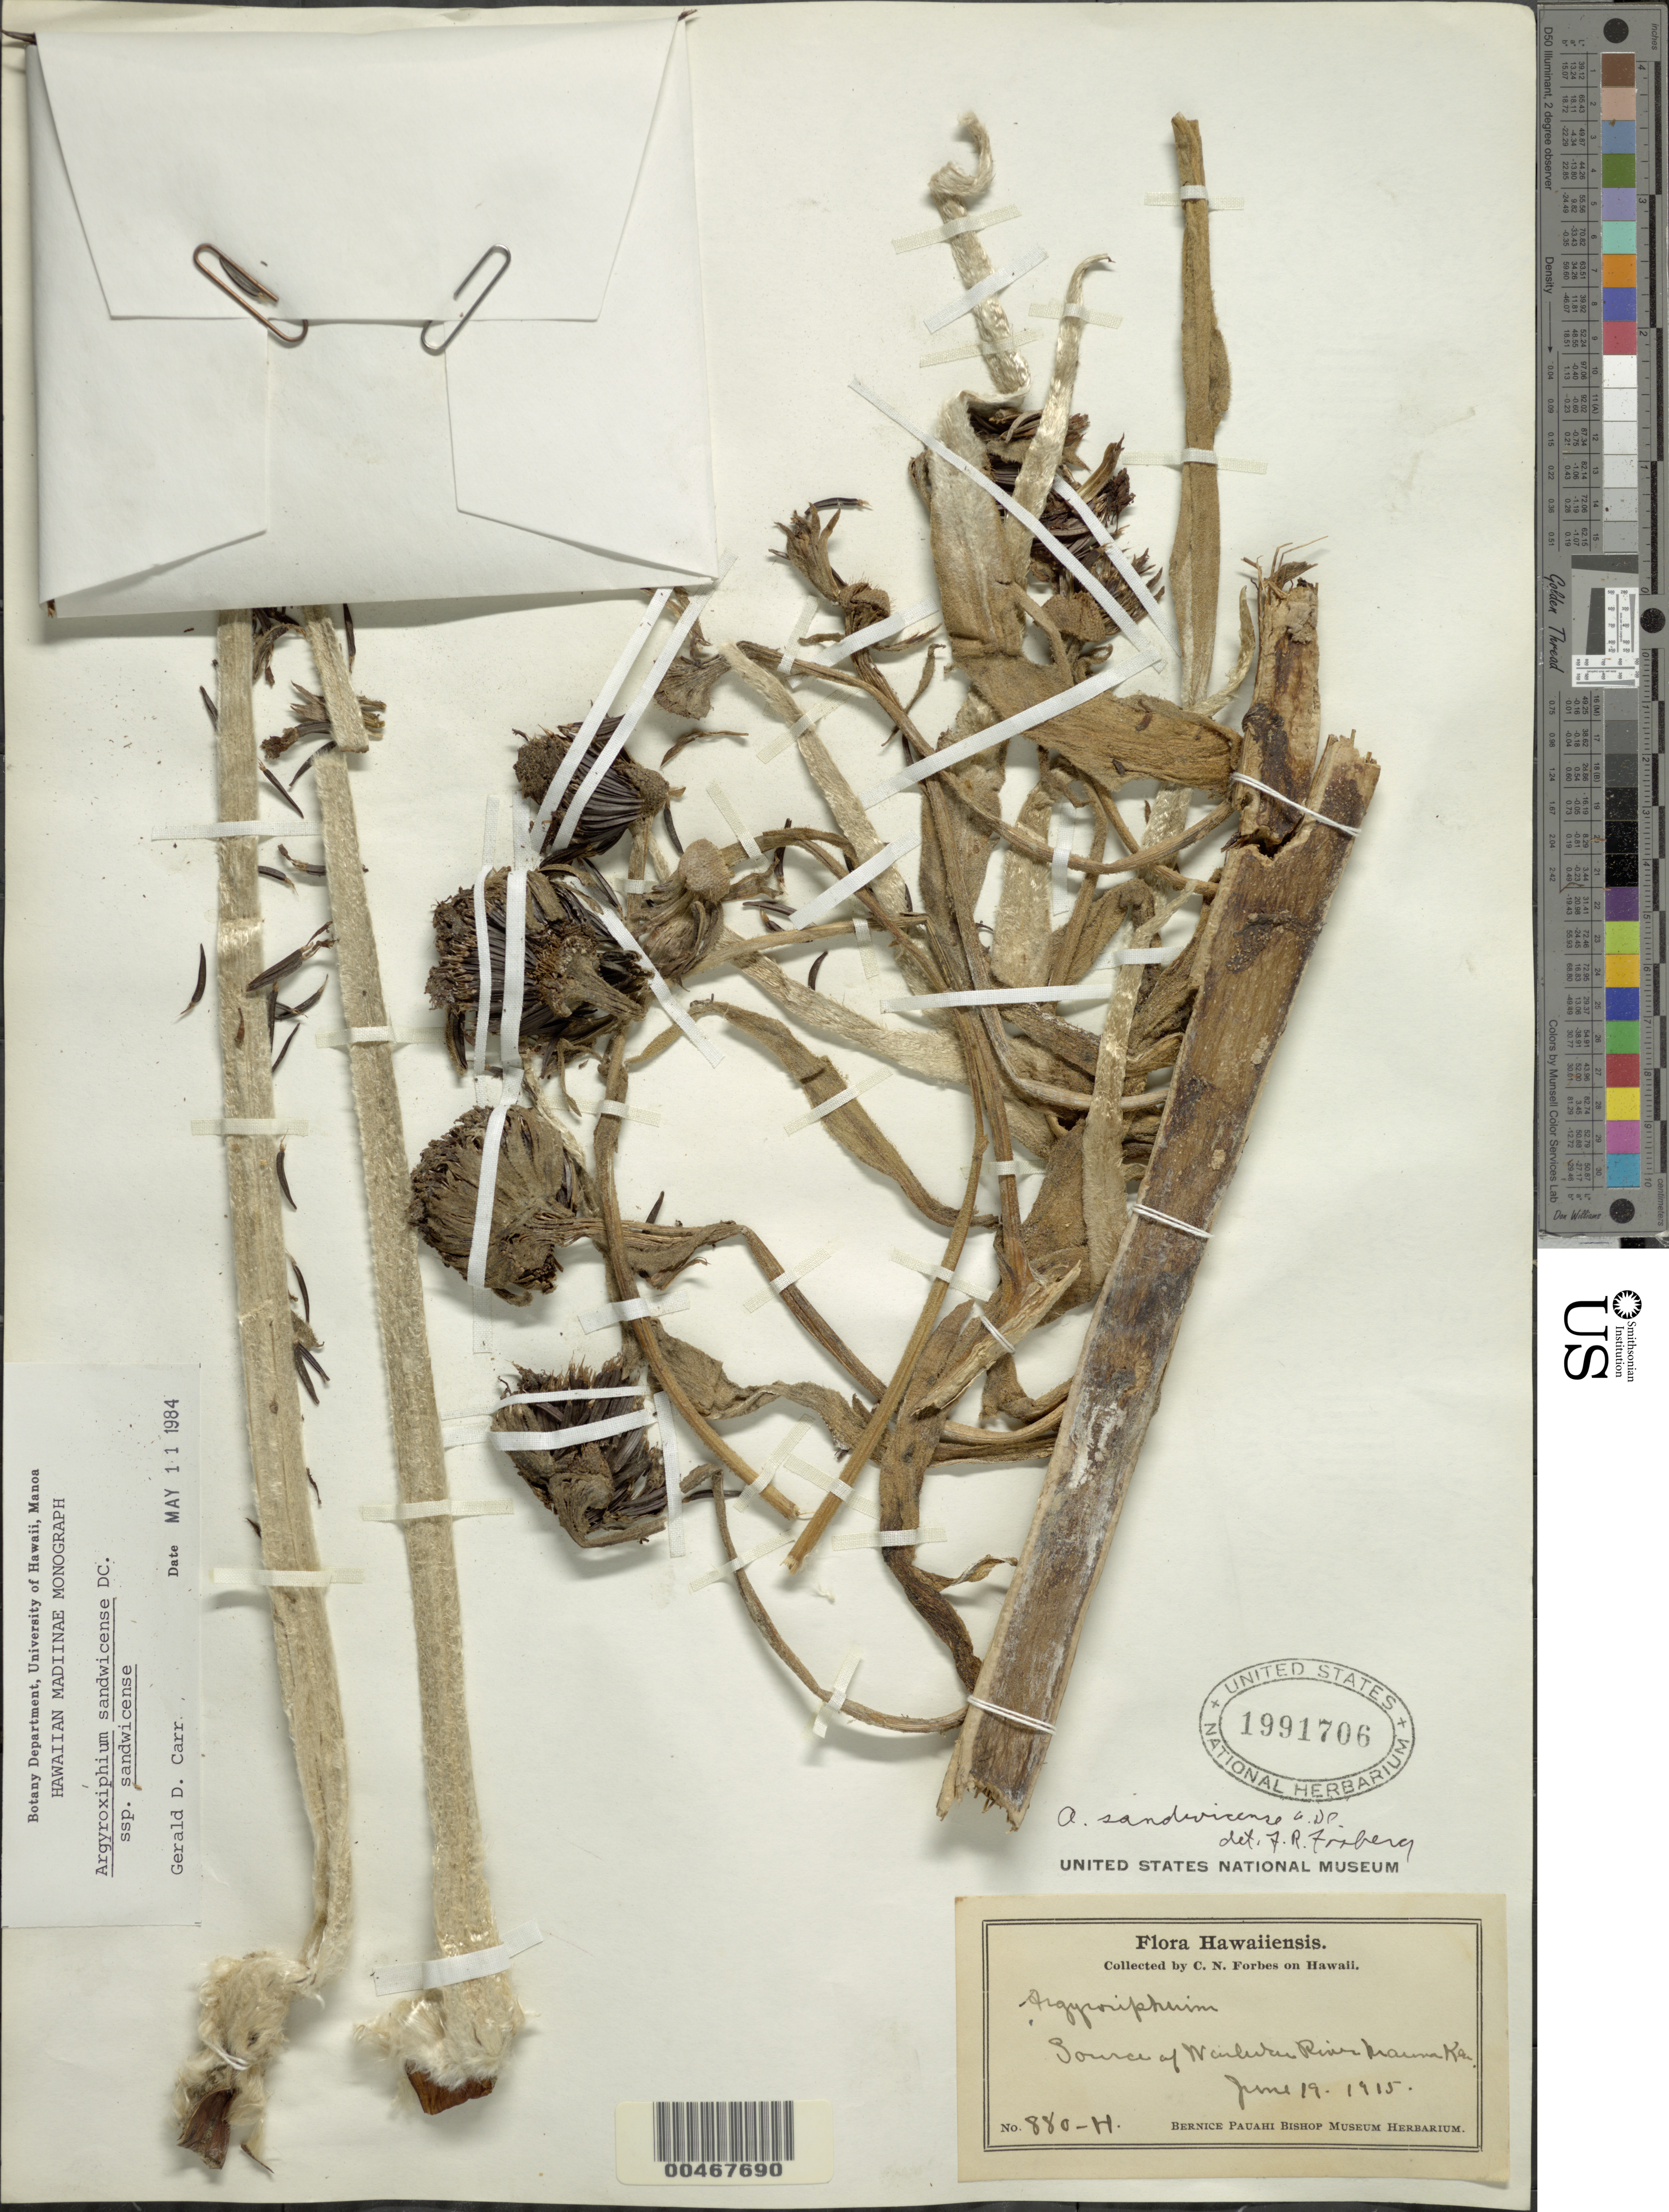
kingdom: Plantae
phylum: Tracheophyta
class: Magnoliopsida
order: Asterales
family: Asteraceae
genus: Argyroxiphium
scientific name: Argyroxiphium sandwicense subsp. sandwicense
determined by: Carr, G. D.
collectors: C. N. Forbes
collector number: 880.H.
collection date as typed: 19 Jun 1915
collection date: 1915-06-19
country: United States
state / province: Hawaii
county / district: Hawaii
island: Hawaii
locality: Source of Wailuku River, Mauna Kea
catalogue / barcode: US 1991706